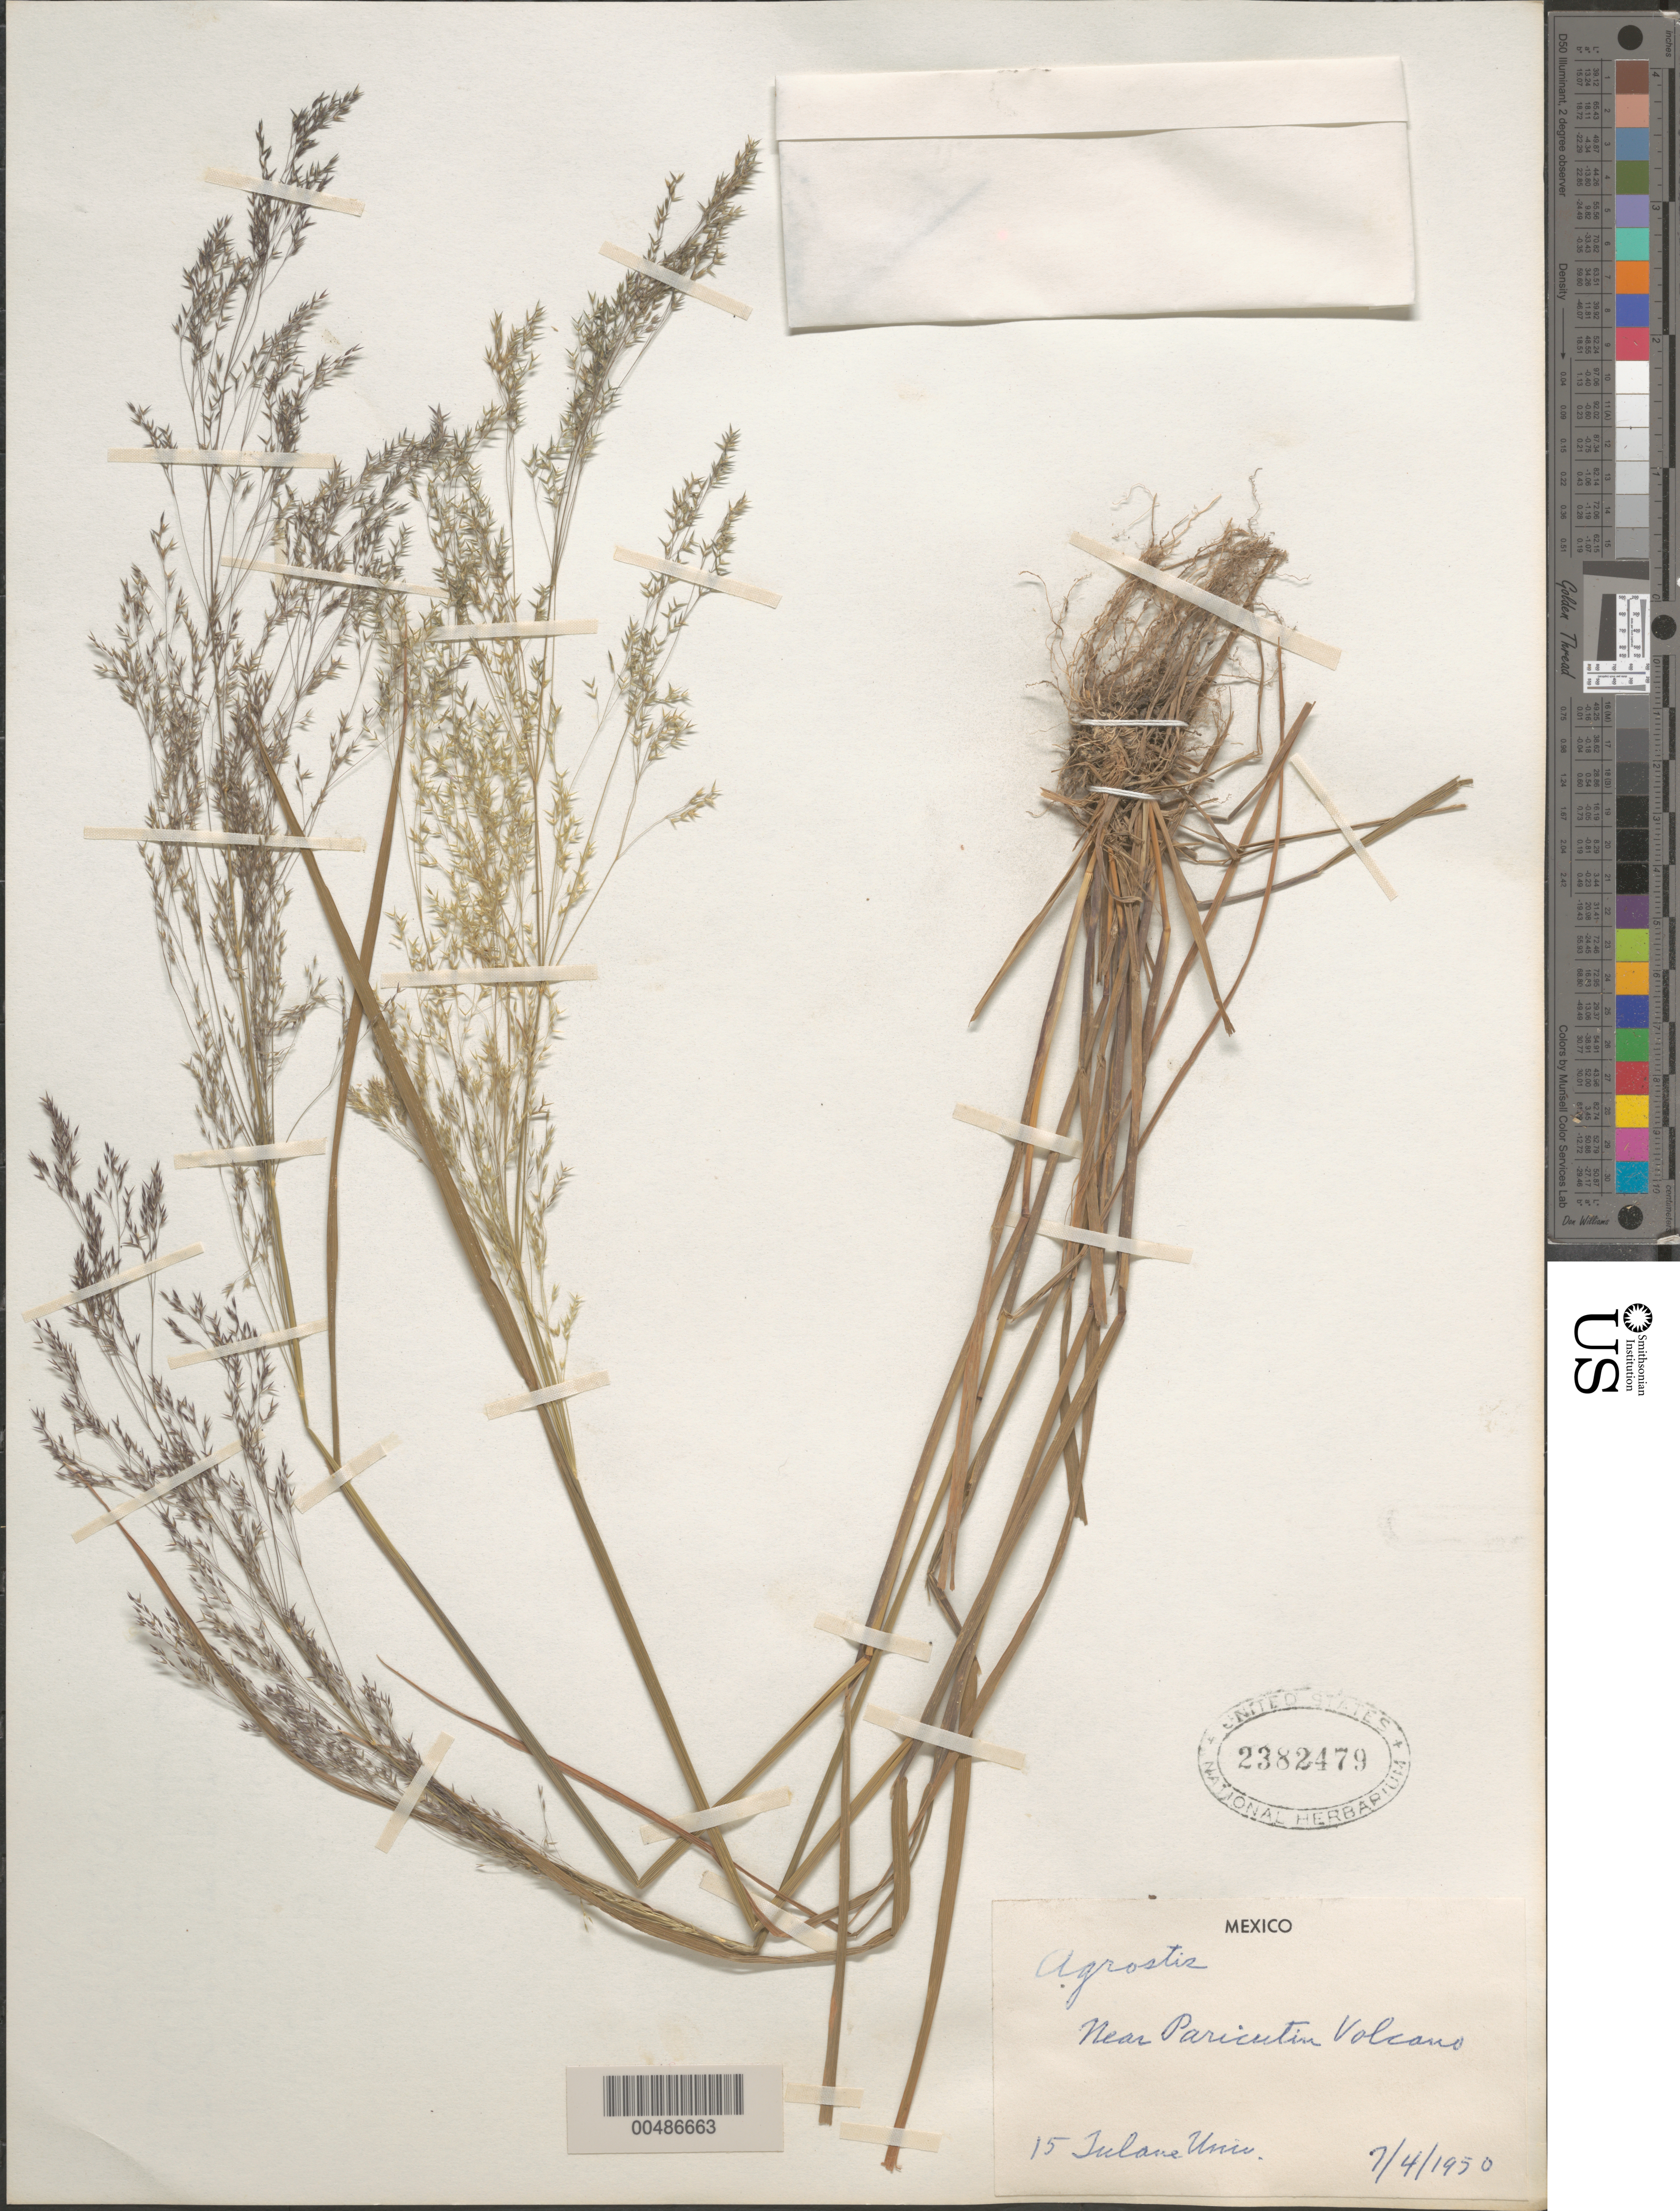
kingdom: Plantae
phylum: Tracheophyta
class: Liliopsida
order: Poales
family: Poaceae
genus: Agrostis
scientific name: Agrostis sp.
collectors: ex Tulane University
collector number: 15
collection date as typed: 7 Apr 1950 or 4 Jul 1950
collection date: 1950-04-07 or 1950-07-04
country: Mexico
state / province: Michoacán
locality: near Paricutin Volcano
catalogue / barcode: US 2382479